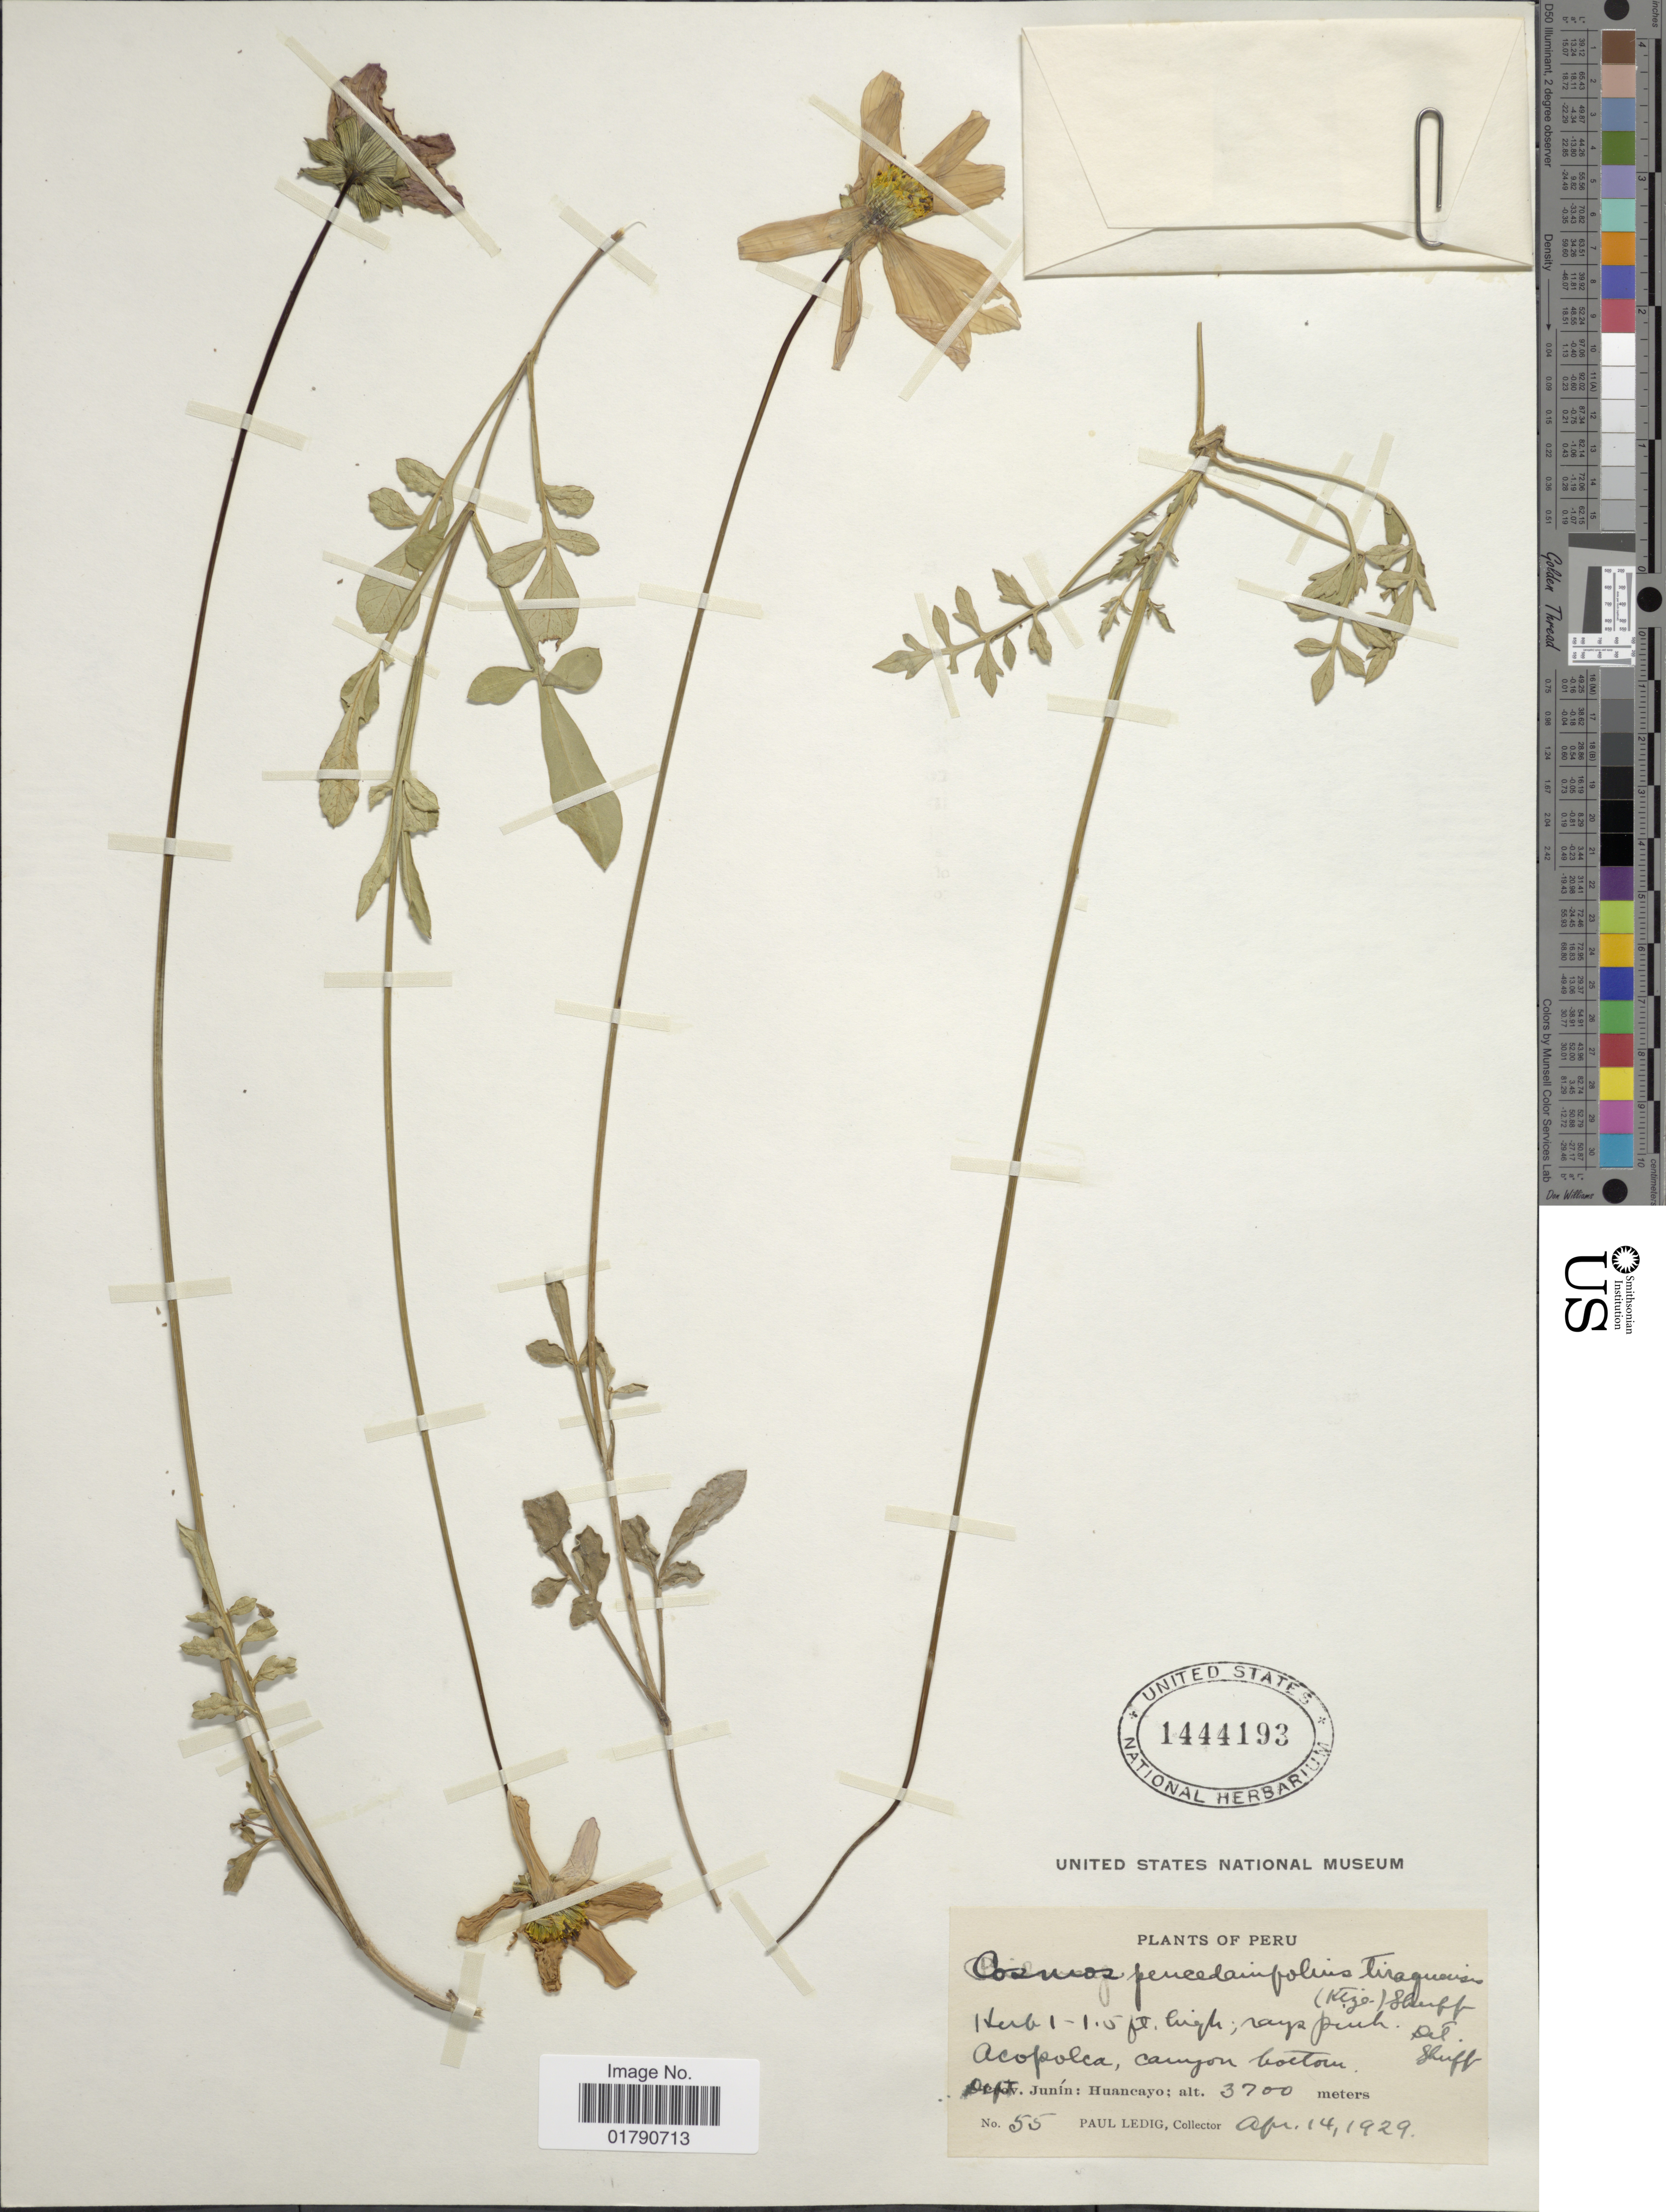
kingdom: Plantae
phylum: Tracheophyta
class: Magnoliopsida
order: Asterales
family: Asteraceae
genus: Cosmos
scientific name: Cosmos peucedanifolius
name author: Wedd.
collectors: P. Ledig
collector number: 55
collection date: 1929-04-14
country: Peru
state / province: Junín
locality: Acopolca, canyon bottom, Huancayo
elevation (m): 3700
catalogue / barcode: US 1444193